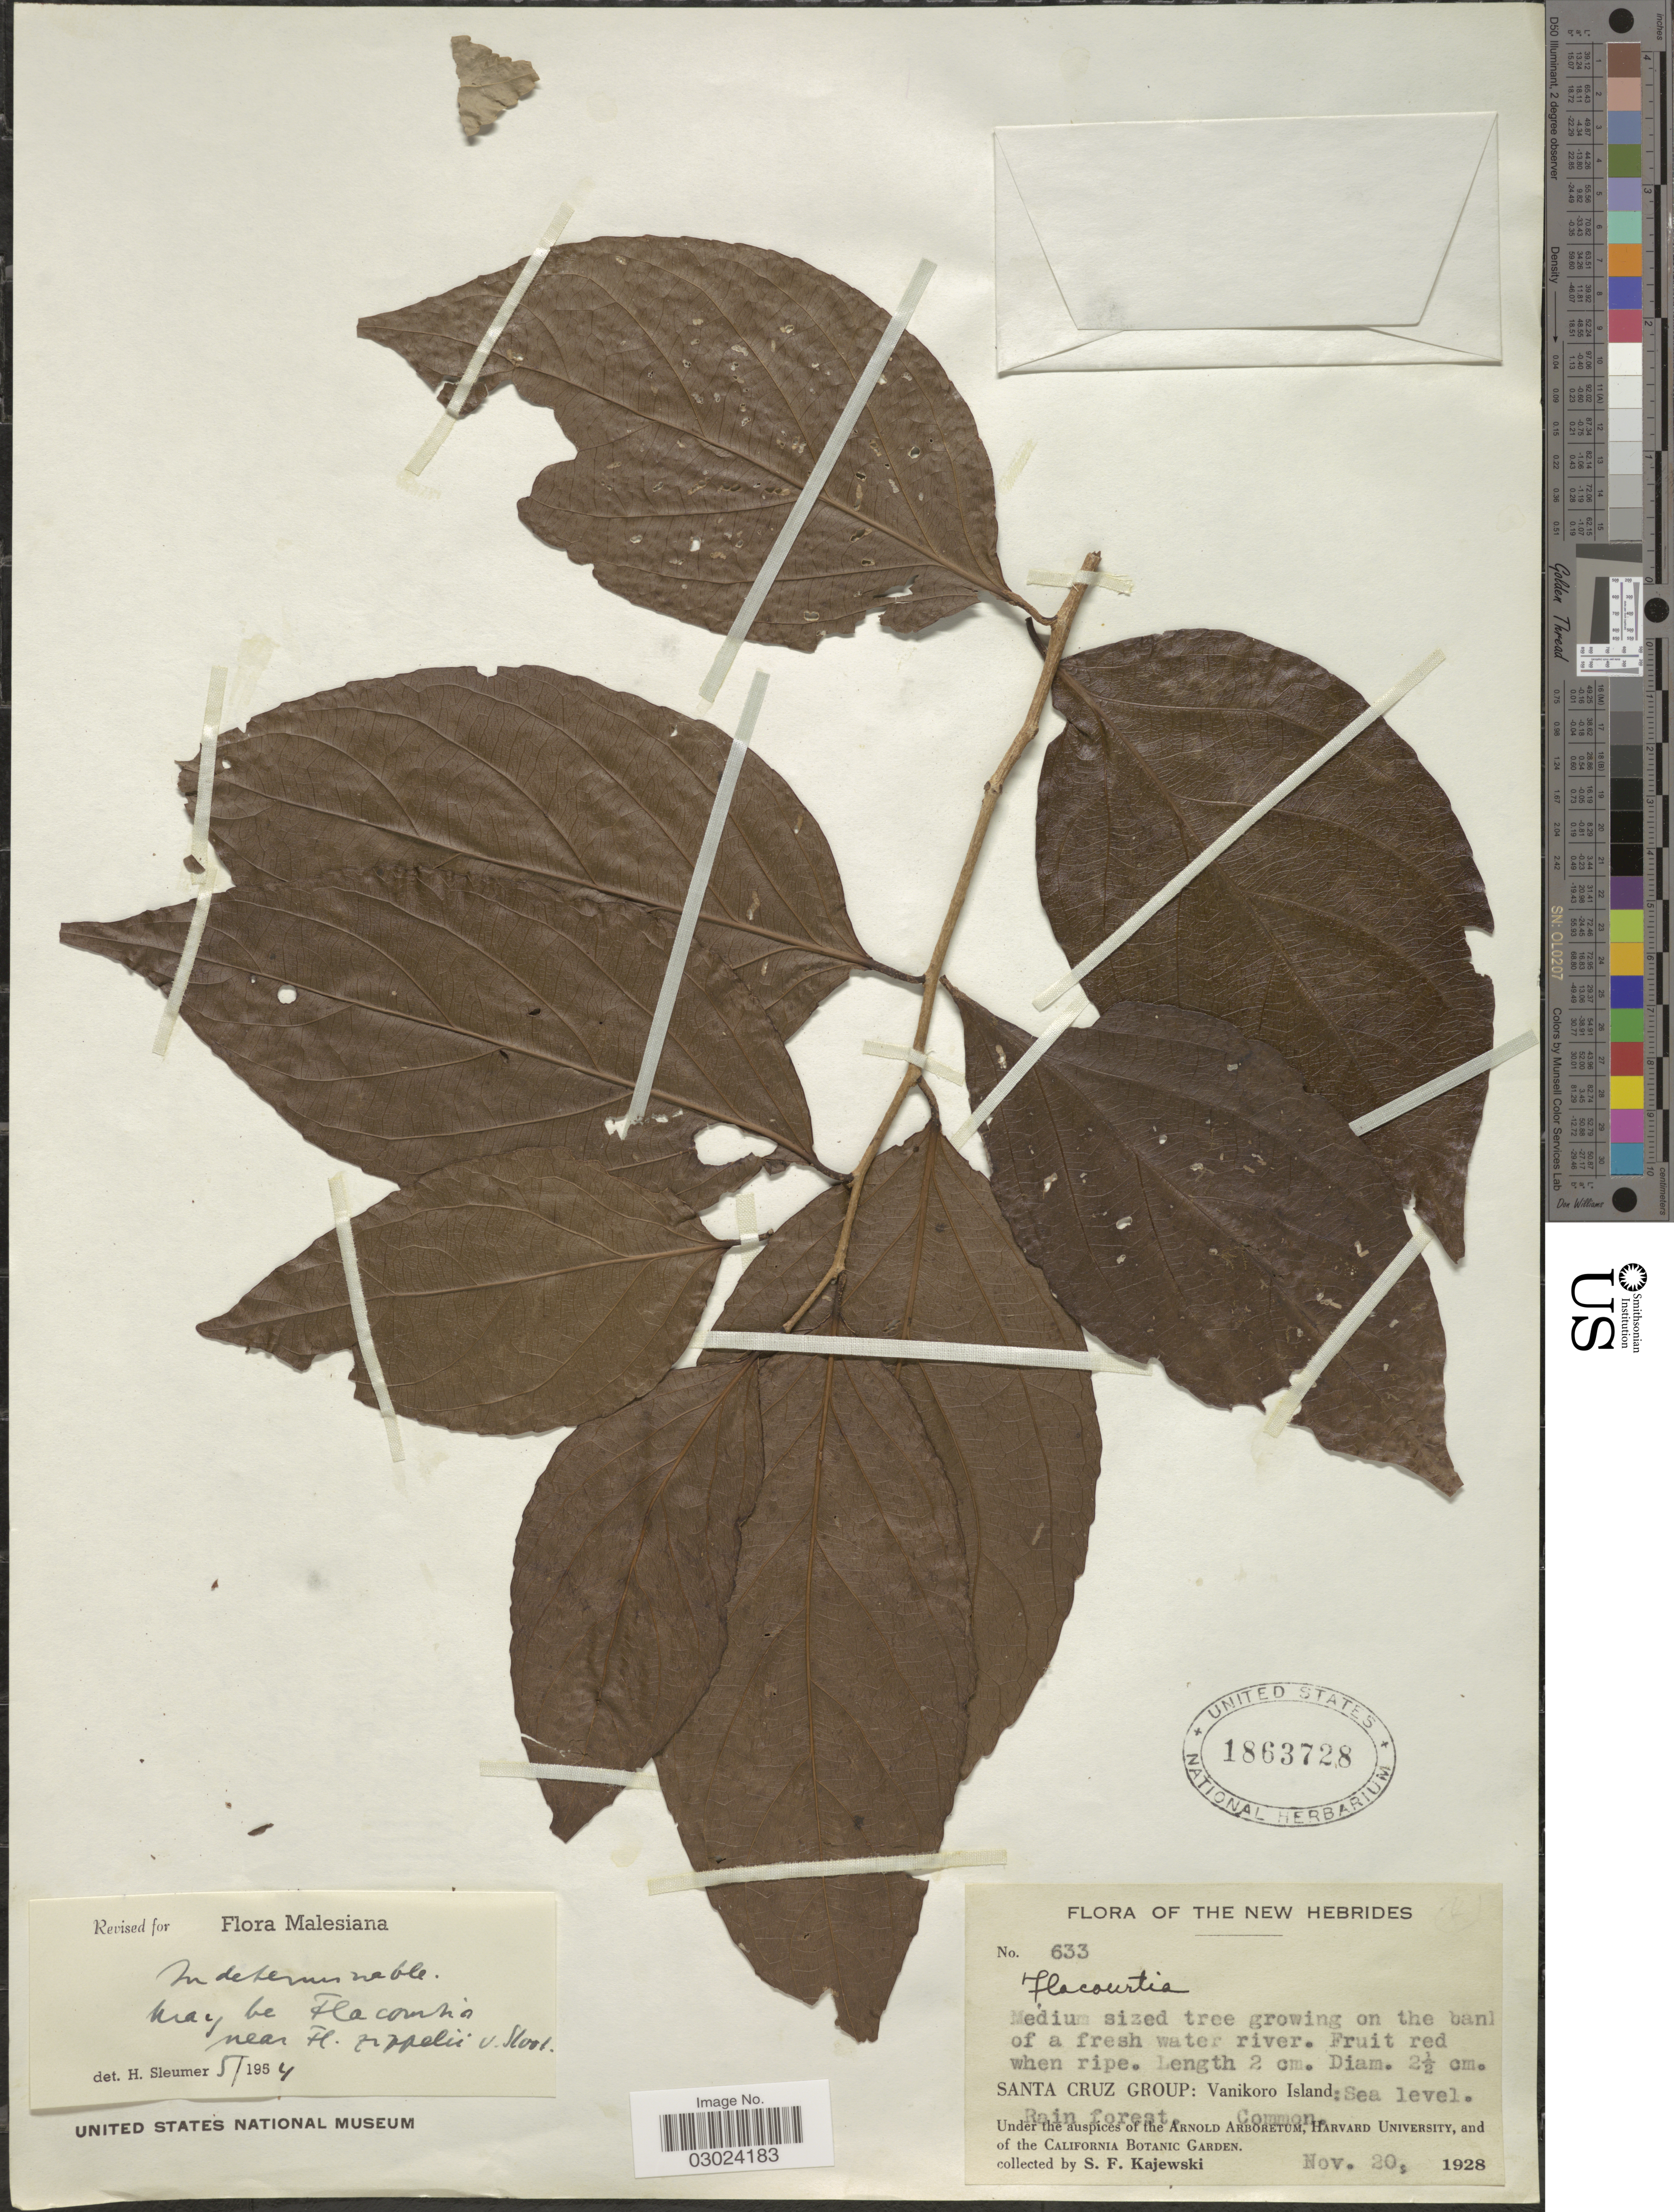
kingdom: Plantae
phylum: Tracheophyta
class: Magnoliopsida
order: Malpighiales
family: Salicaceae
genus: Flacourtia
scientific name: Flacourtia sp.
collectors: S. Kajewski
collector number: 633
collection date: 1928-11-20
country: Vanuatu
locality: The New Hebrides. Santa Cruz Group: Vanikoro Island.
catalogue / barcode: US 1863728